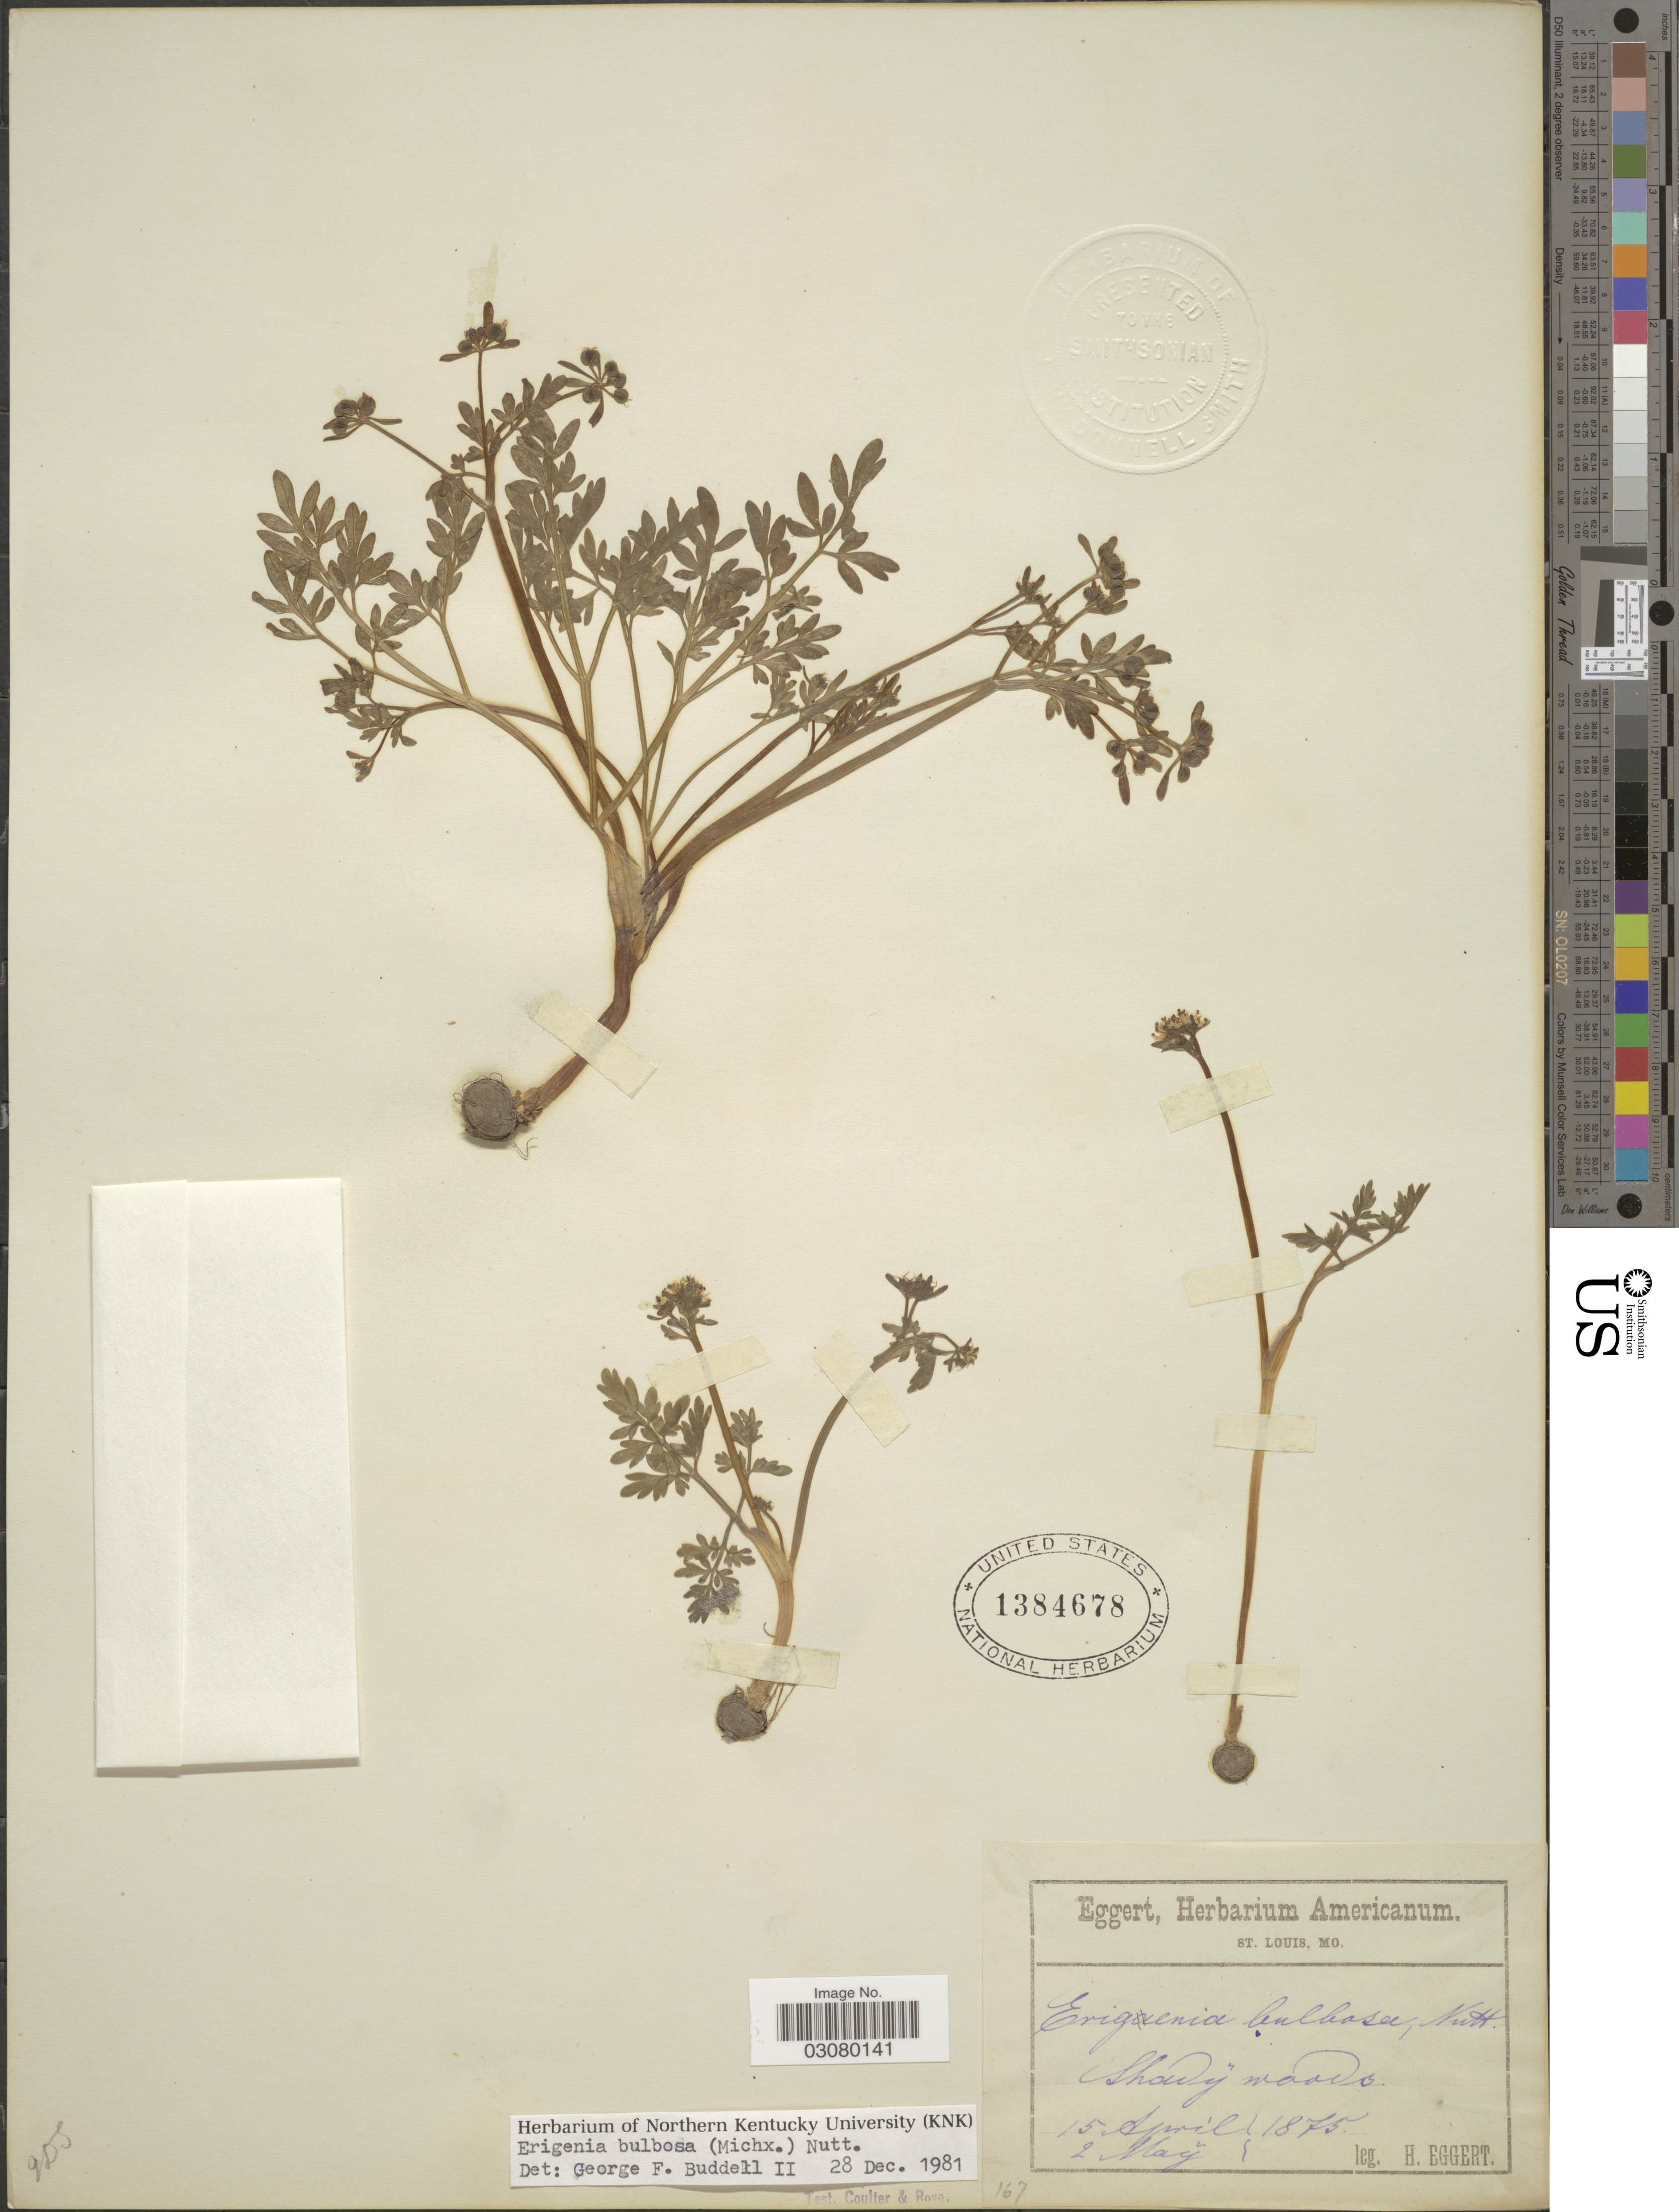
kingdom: Plantae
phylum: Tracheophyta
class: Magnoliopsida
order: Apiales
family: Apiaceae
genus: Erigenia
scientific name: Erigenia bulbosa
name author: (Michx.) Nutt.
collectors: H. Eggert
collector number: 167*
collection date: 1875-04-15/1875-05-02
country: United States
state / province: Missouri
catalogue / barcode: US 1384678